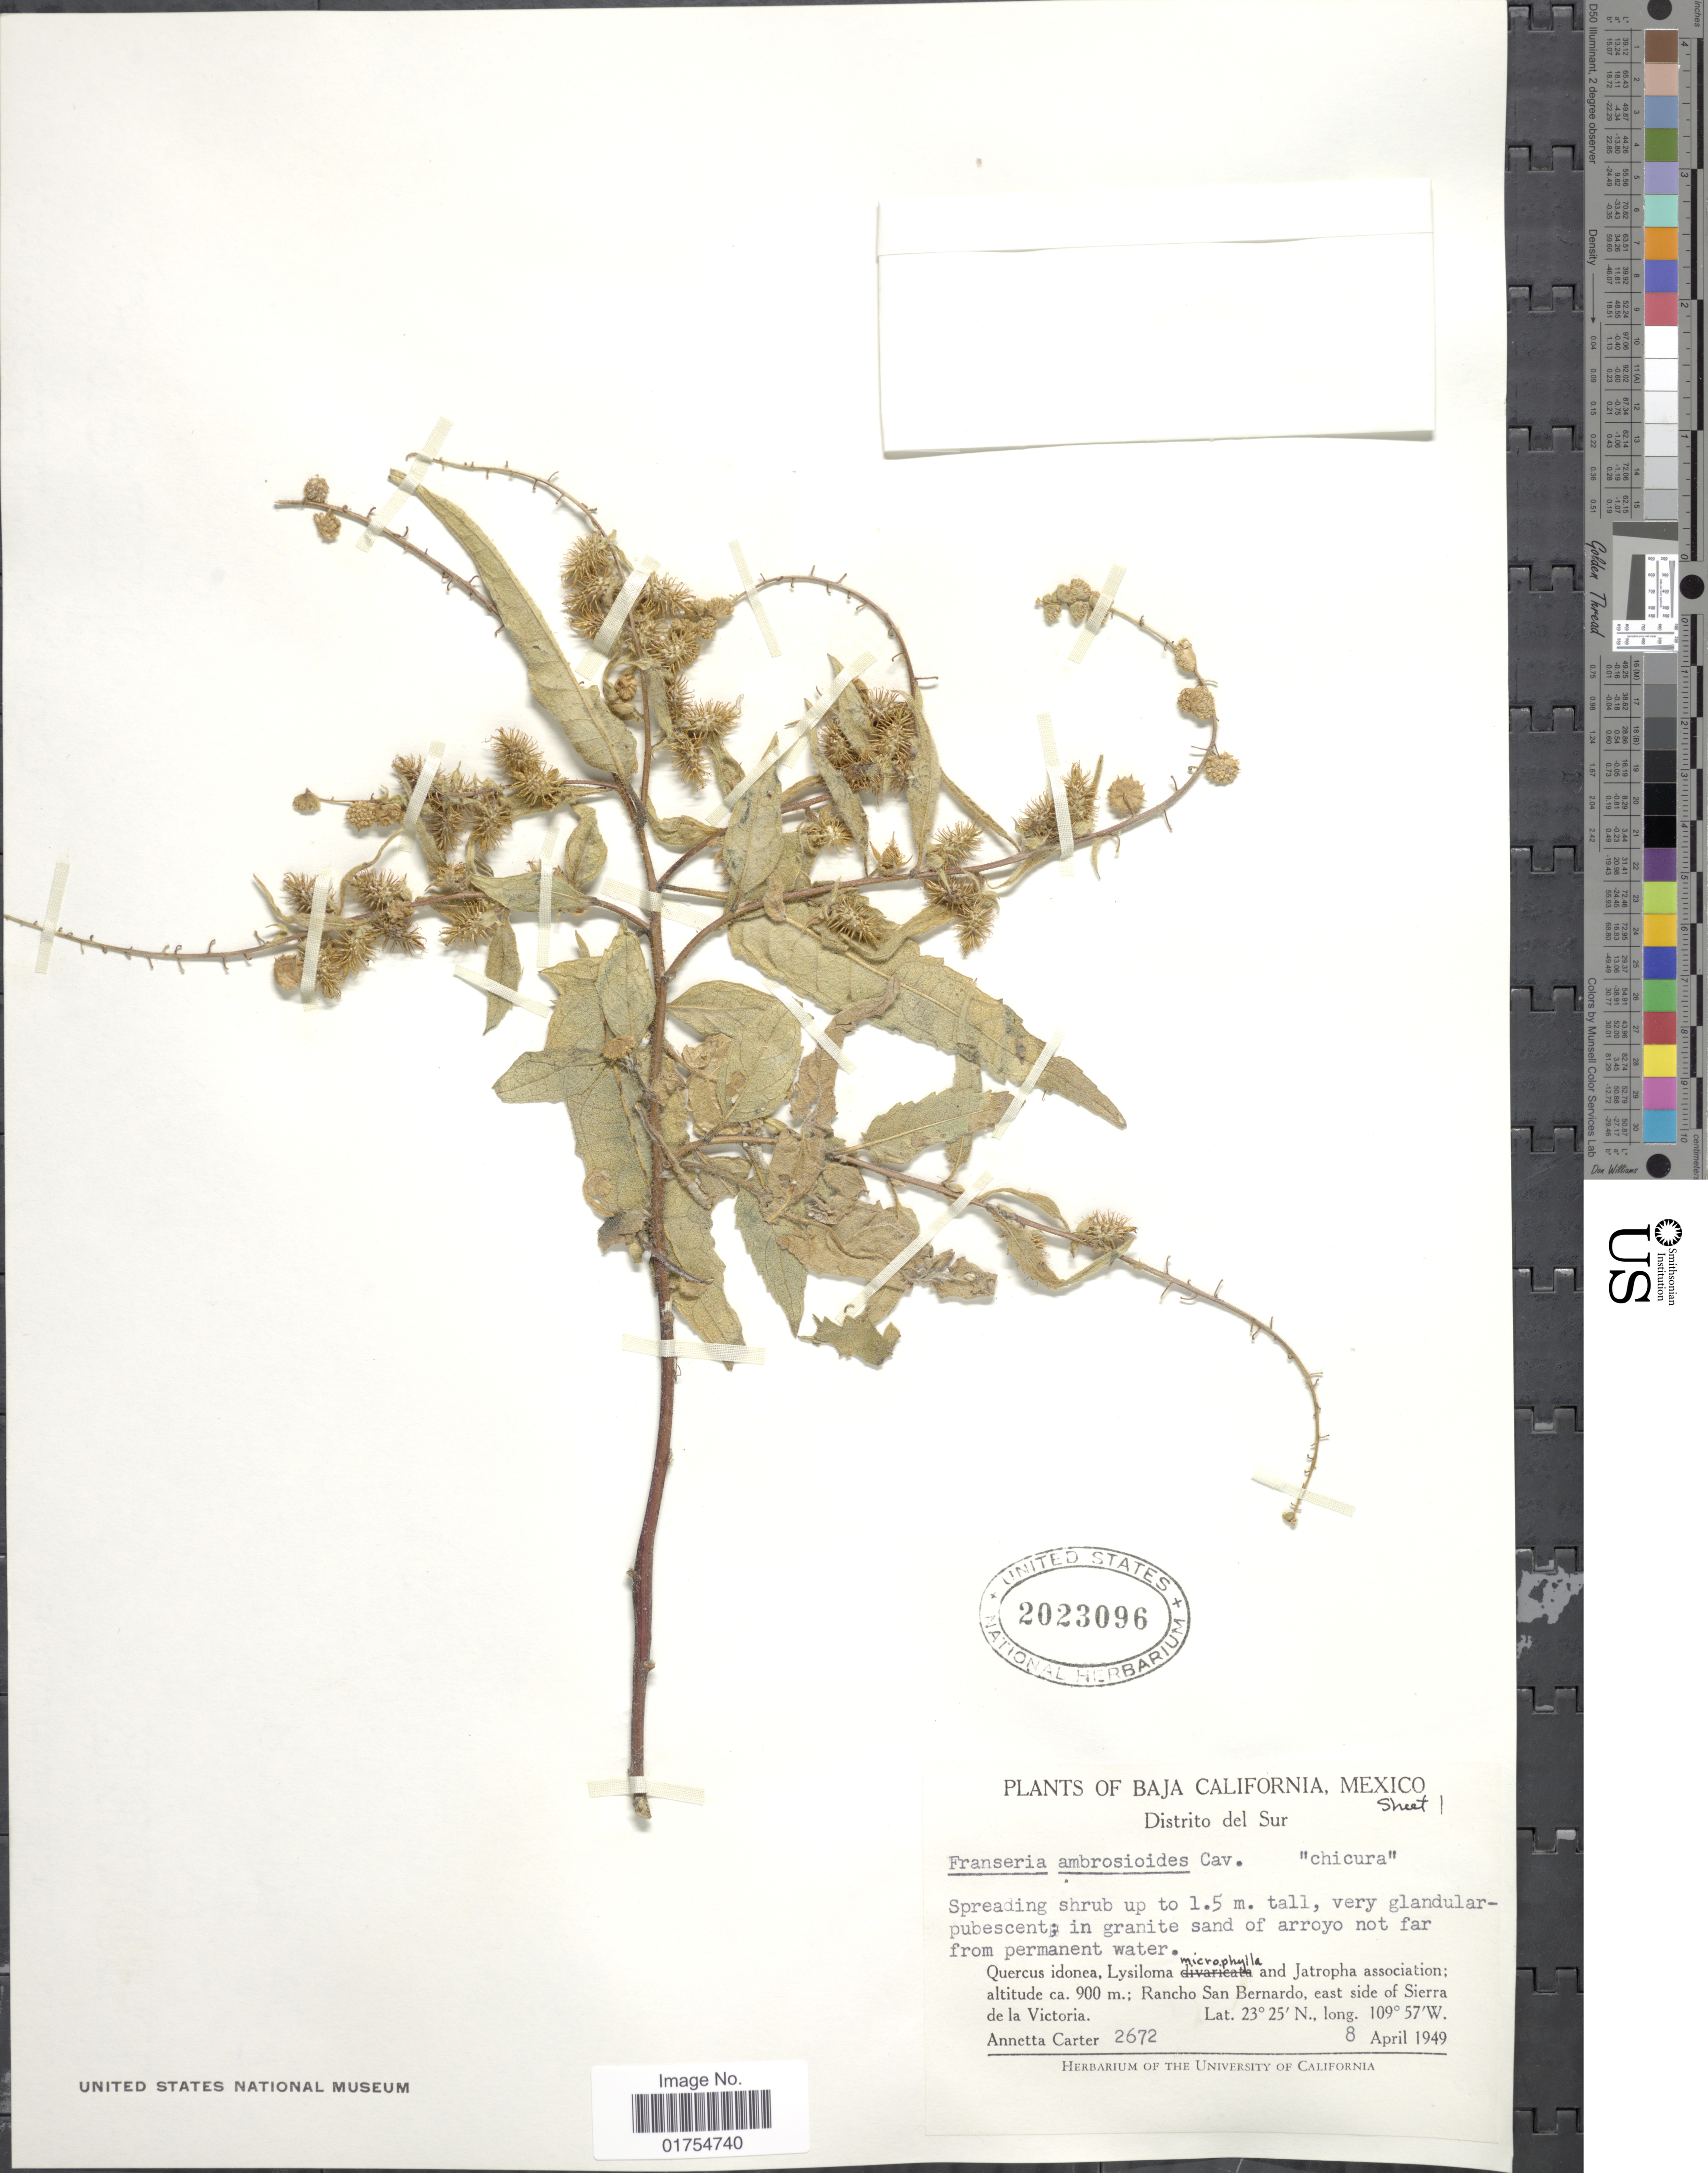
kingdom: Plantae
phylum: Tracheophyta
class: Magnoliopsida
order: Asterales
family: Asteraceae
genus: Franseria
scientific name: Franseria ambrosioides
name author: Cav.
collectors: A. M. Carter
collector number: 2672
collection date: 1949-04-08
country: Mexico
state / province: Baja California Sur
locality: Distrito del Sur. Rancho San Bernardo, east side of Sierra de la Victoria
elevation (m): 900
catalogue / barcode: US 2023096